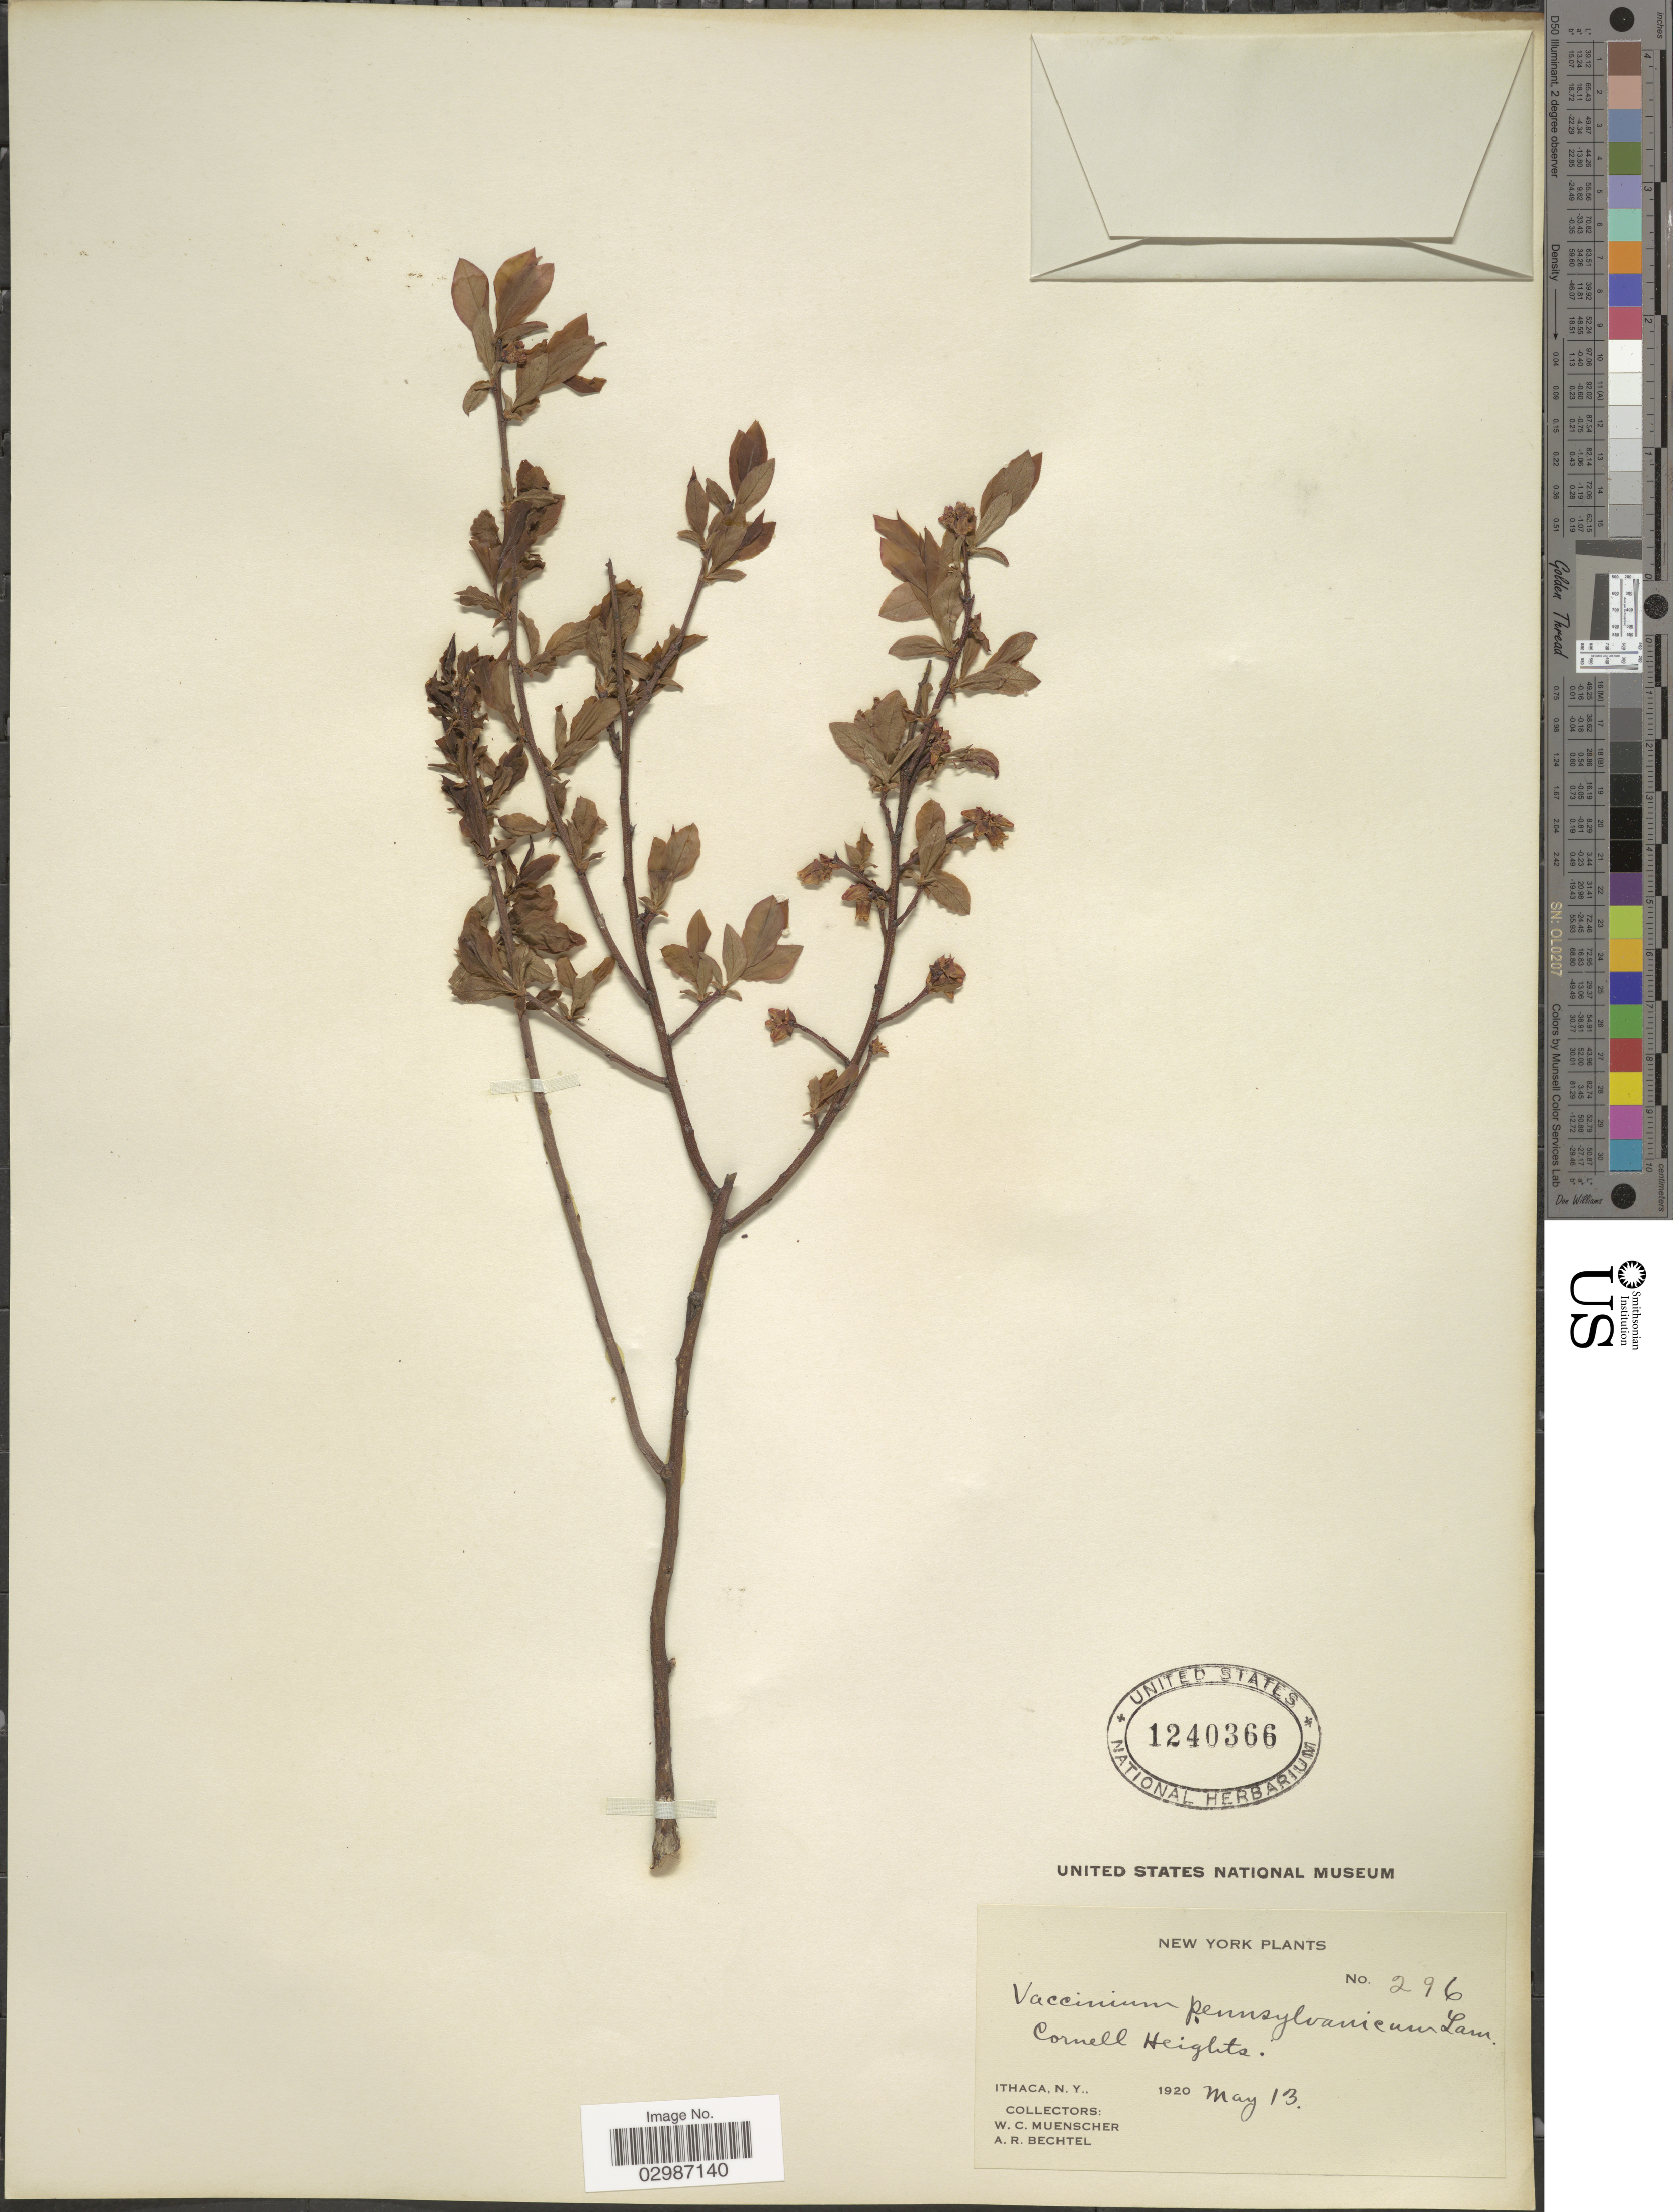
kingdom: Plantae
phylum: Tracheophyta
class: Magnoliopsida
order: Ericales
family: Ericaceae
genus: Vaccinium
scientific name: Vaccinium angustifolium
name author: Aiton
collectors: W. Muenscher & A. Bechtel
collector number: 296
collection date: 1920-05-13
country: United States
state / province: New York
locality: Cornell Heights. Ithaca, N.Y.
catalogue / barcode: US 1240366